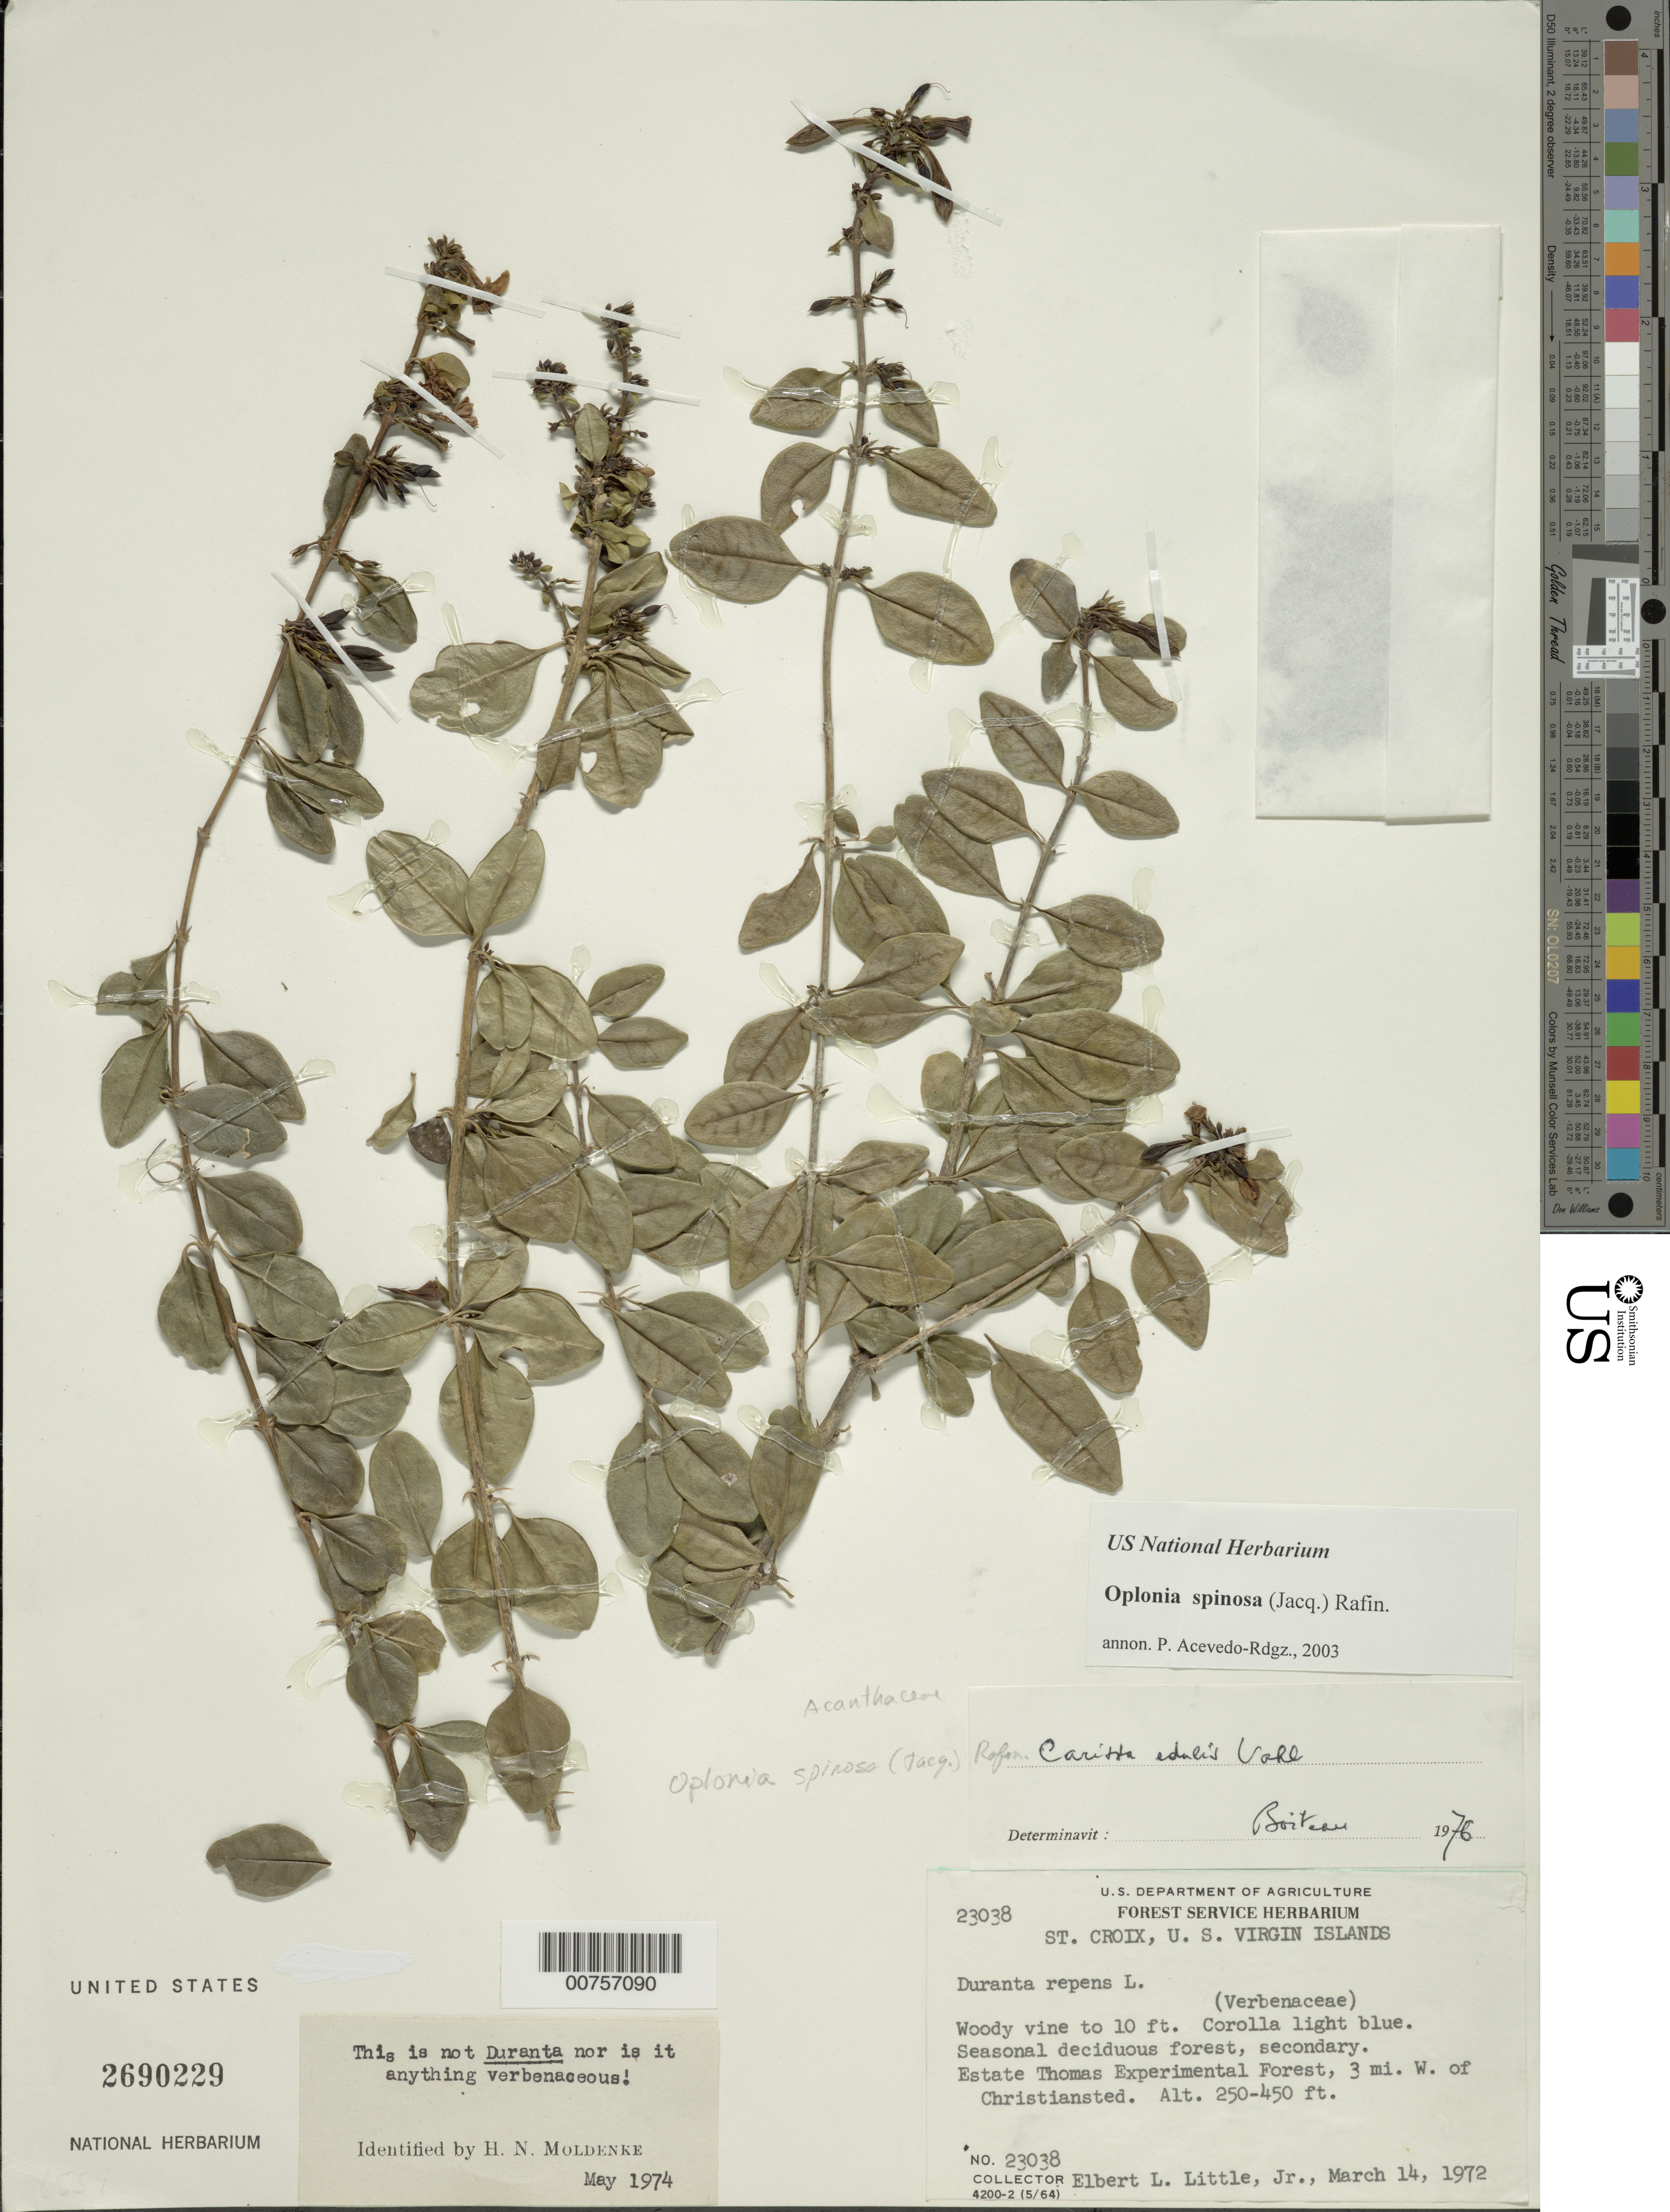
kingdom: Plantae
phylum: Tracheophyta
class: Magnoliopsida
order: Lamiales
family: Acanthaceae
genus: Oplonia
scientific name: Oplonia spinosa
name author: Raf.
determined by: Acevedo-Rodríguez, P., (BOT), Smithsonian Institution - National Museum of Natural History (UNITED STATES)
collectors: E. L. Little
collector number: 23038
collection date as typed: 14 Mar 1972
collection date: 1972-03-14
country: U.S. Virgin Islands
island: St. Croix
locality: Estate Thomas Experimental Forest, 3 mi. W of Christiansted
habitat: Seasonal deciduous forest, secondary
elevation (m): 76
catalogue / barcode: US 2690229